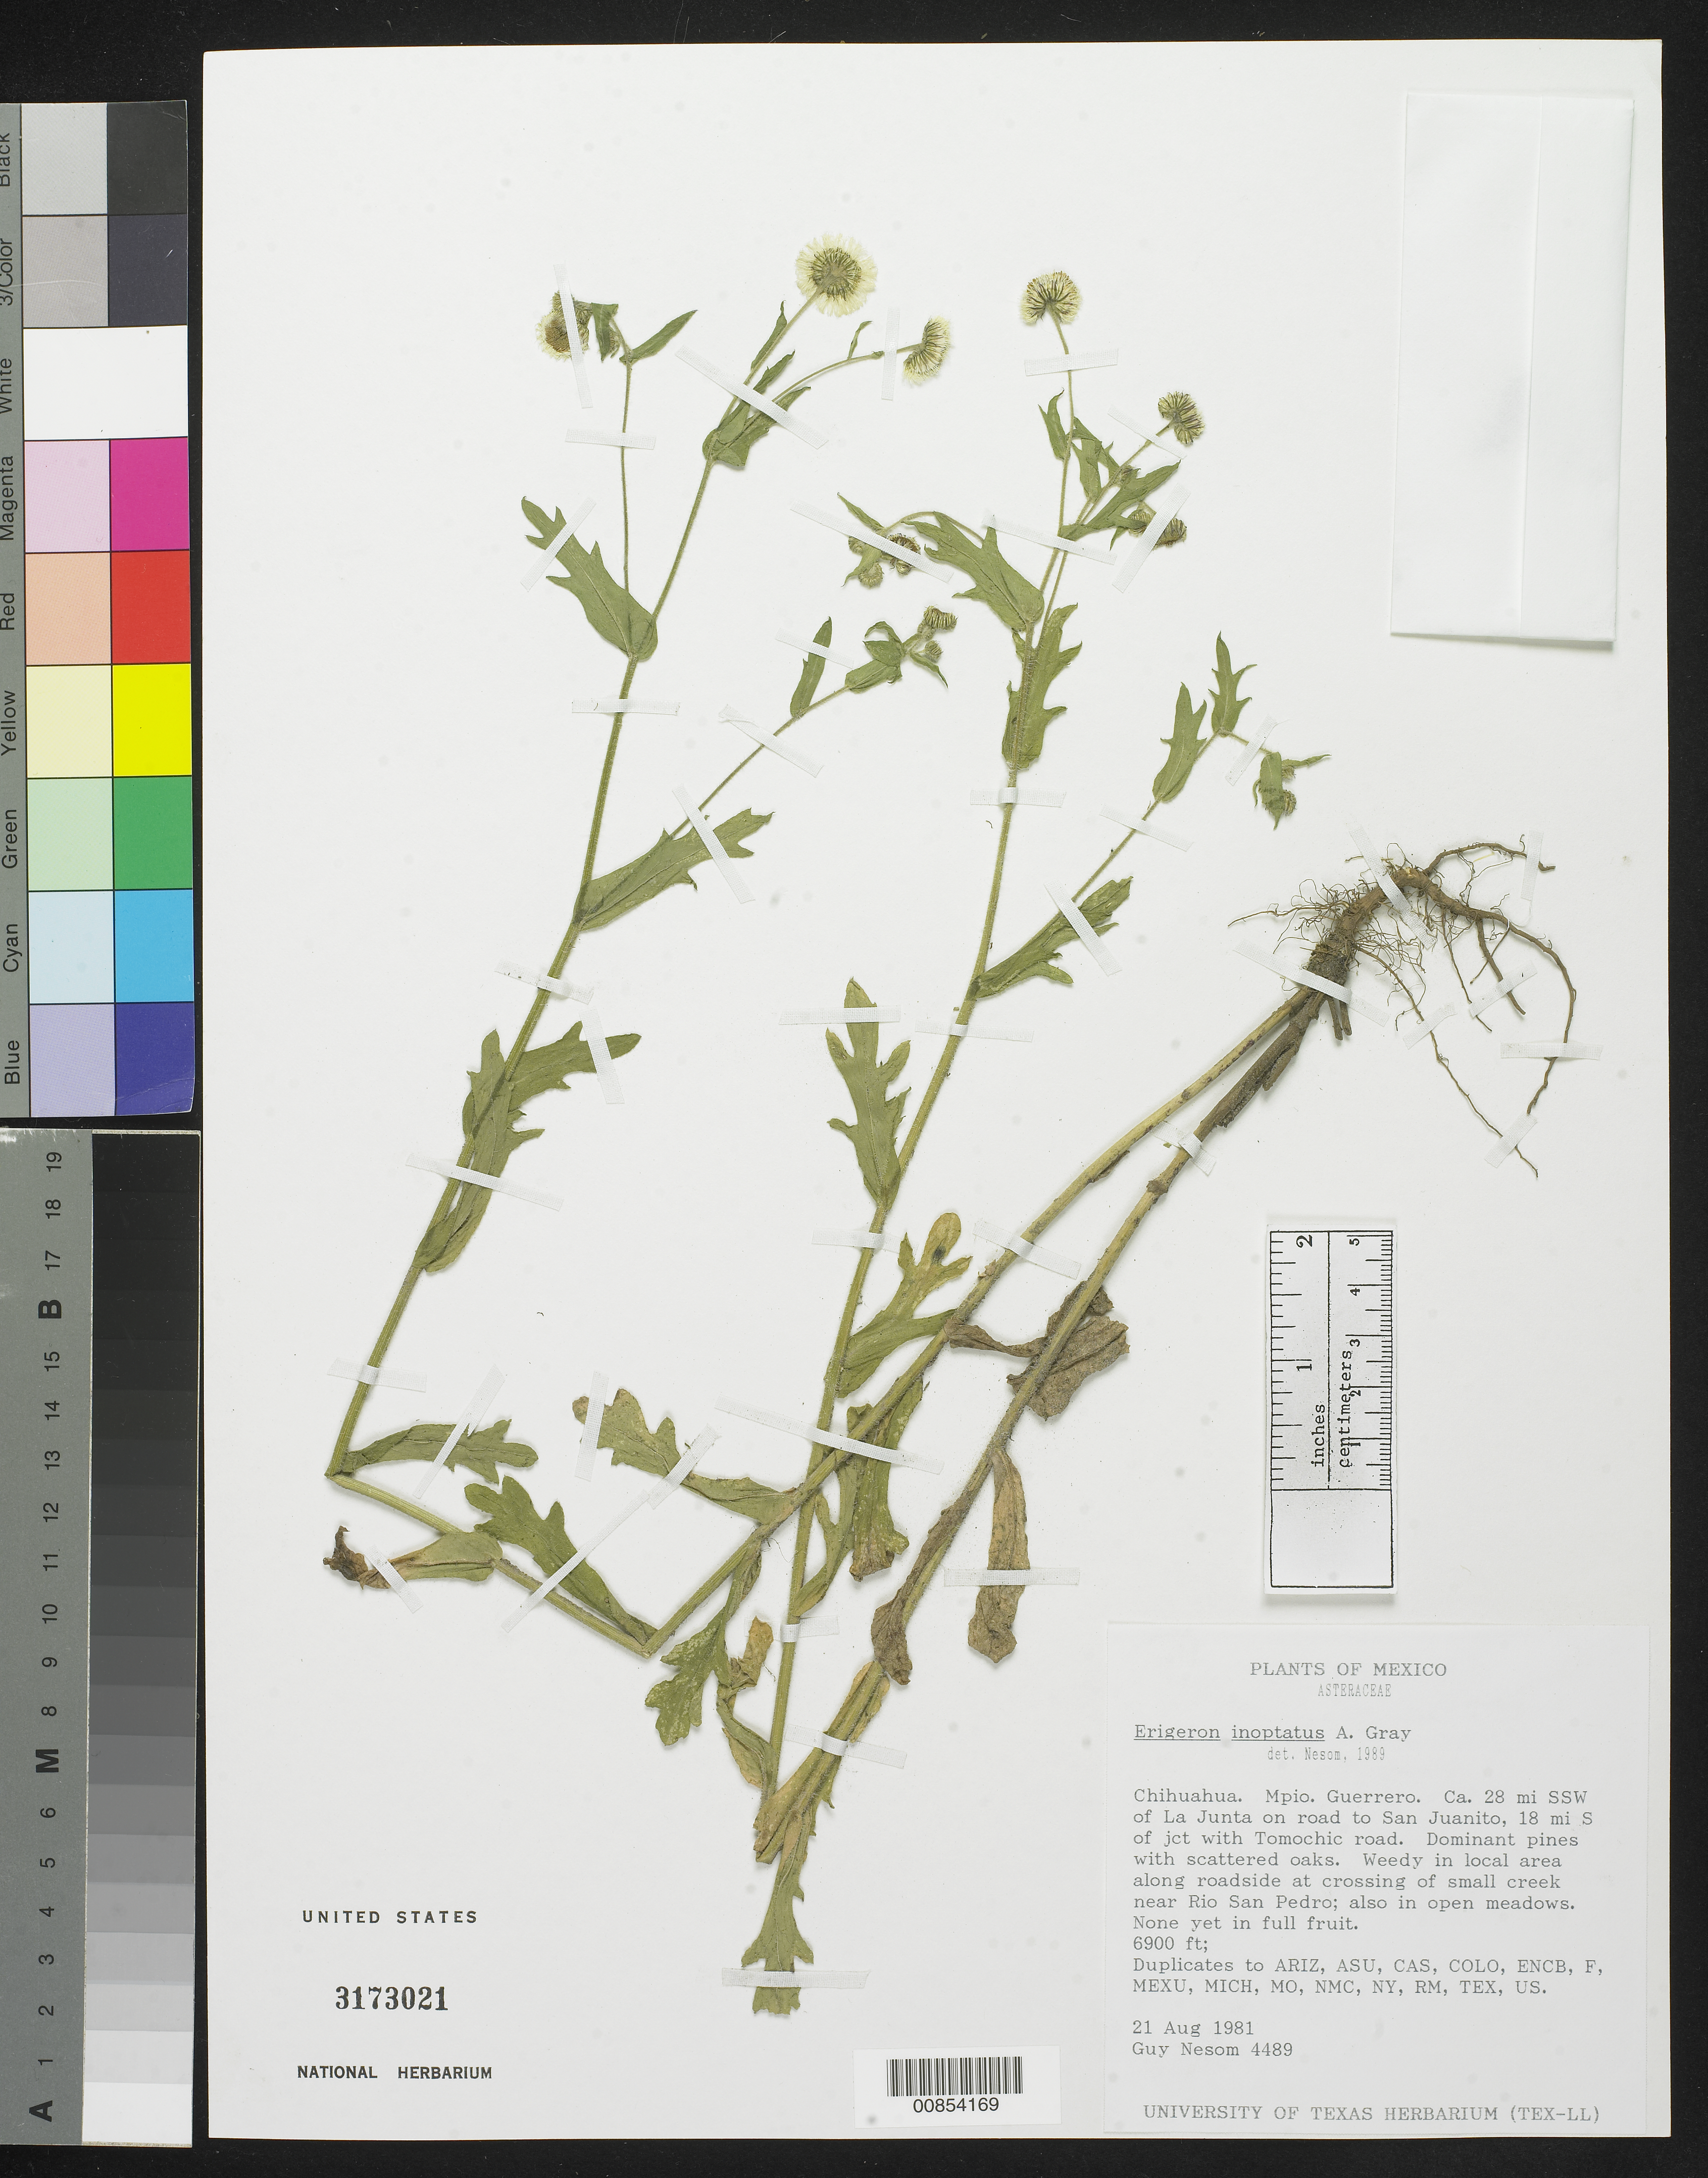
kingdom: Plantae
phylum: Tracheophyta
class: Magnoliopsida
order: Asterales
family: Asteraceae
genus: Erigeron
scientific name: Erigeron inoptatus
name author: A. Gray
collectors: G. L. Nesom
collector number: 4489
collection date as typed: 21 Aug 1981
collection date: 1981-08-21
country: Mexico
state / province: Chihuahua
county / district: Guerrero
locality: Ca. 28 mi. SSW of La Junta on road to San Juanito, 18 mi. S of jct with Tomochic road. near Río San Pedro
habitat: Dominant pines w/scattered oaks. Weedy in local area along roadside at crossing of small creek near river; also in open ..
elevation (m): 2103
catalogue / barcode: US 3173021